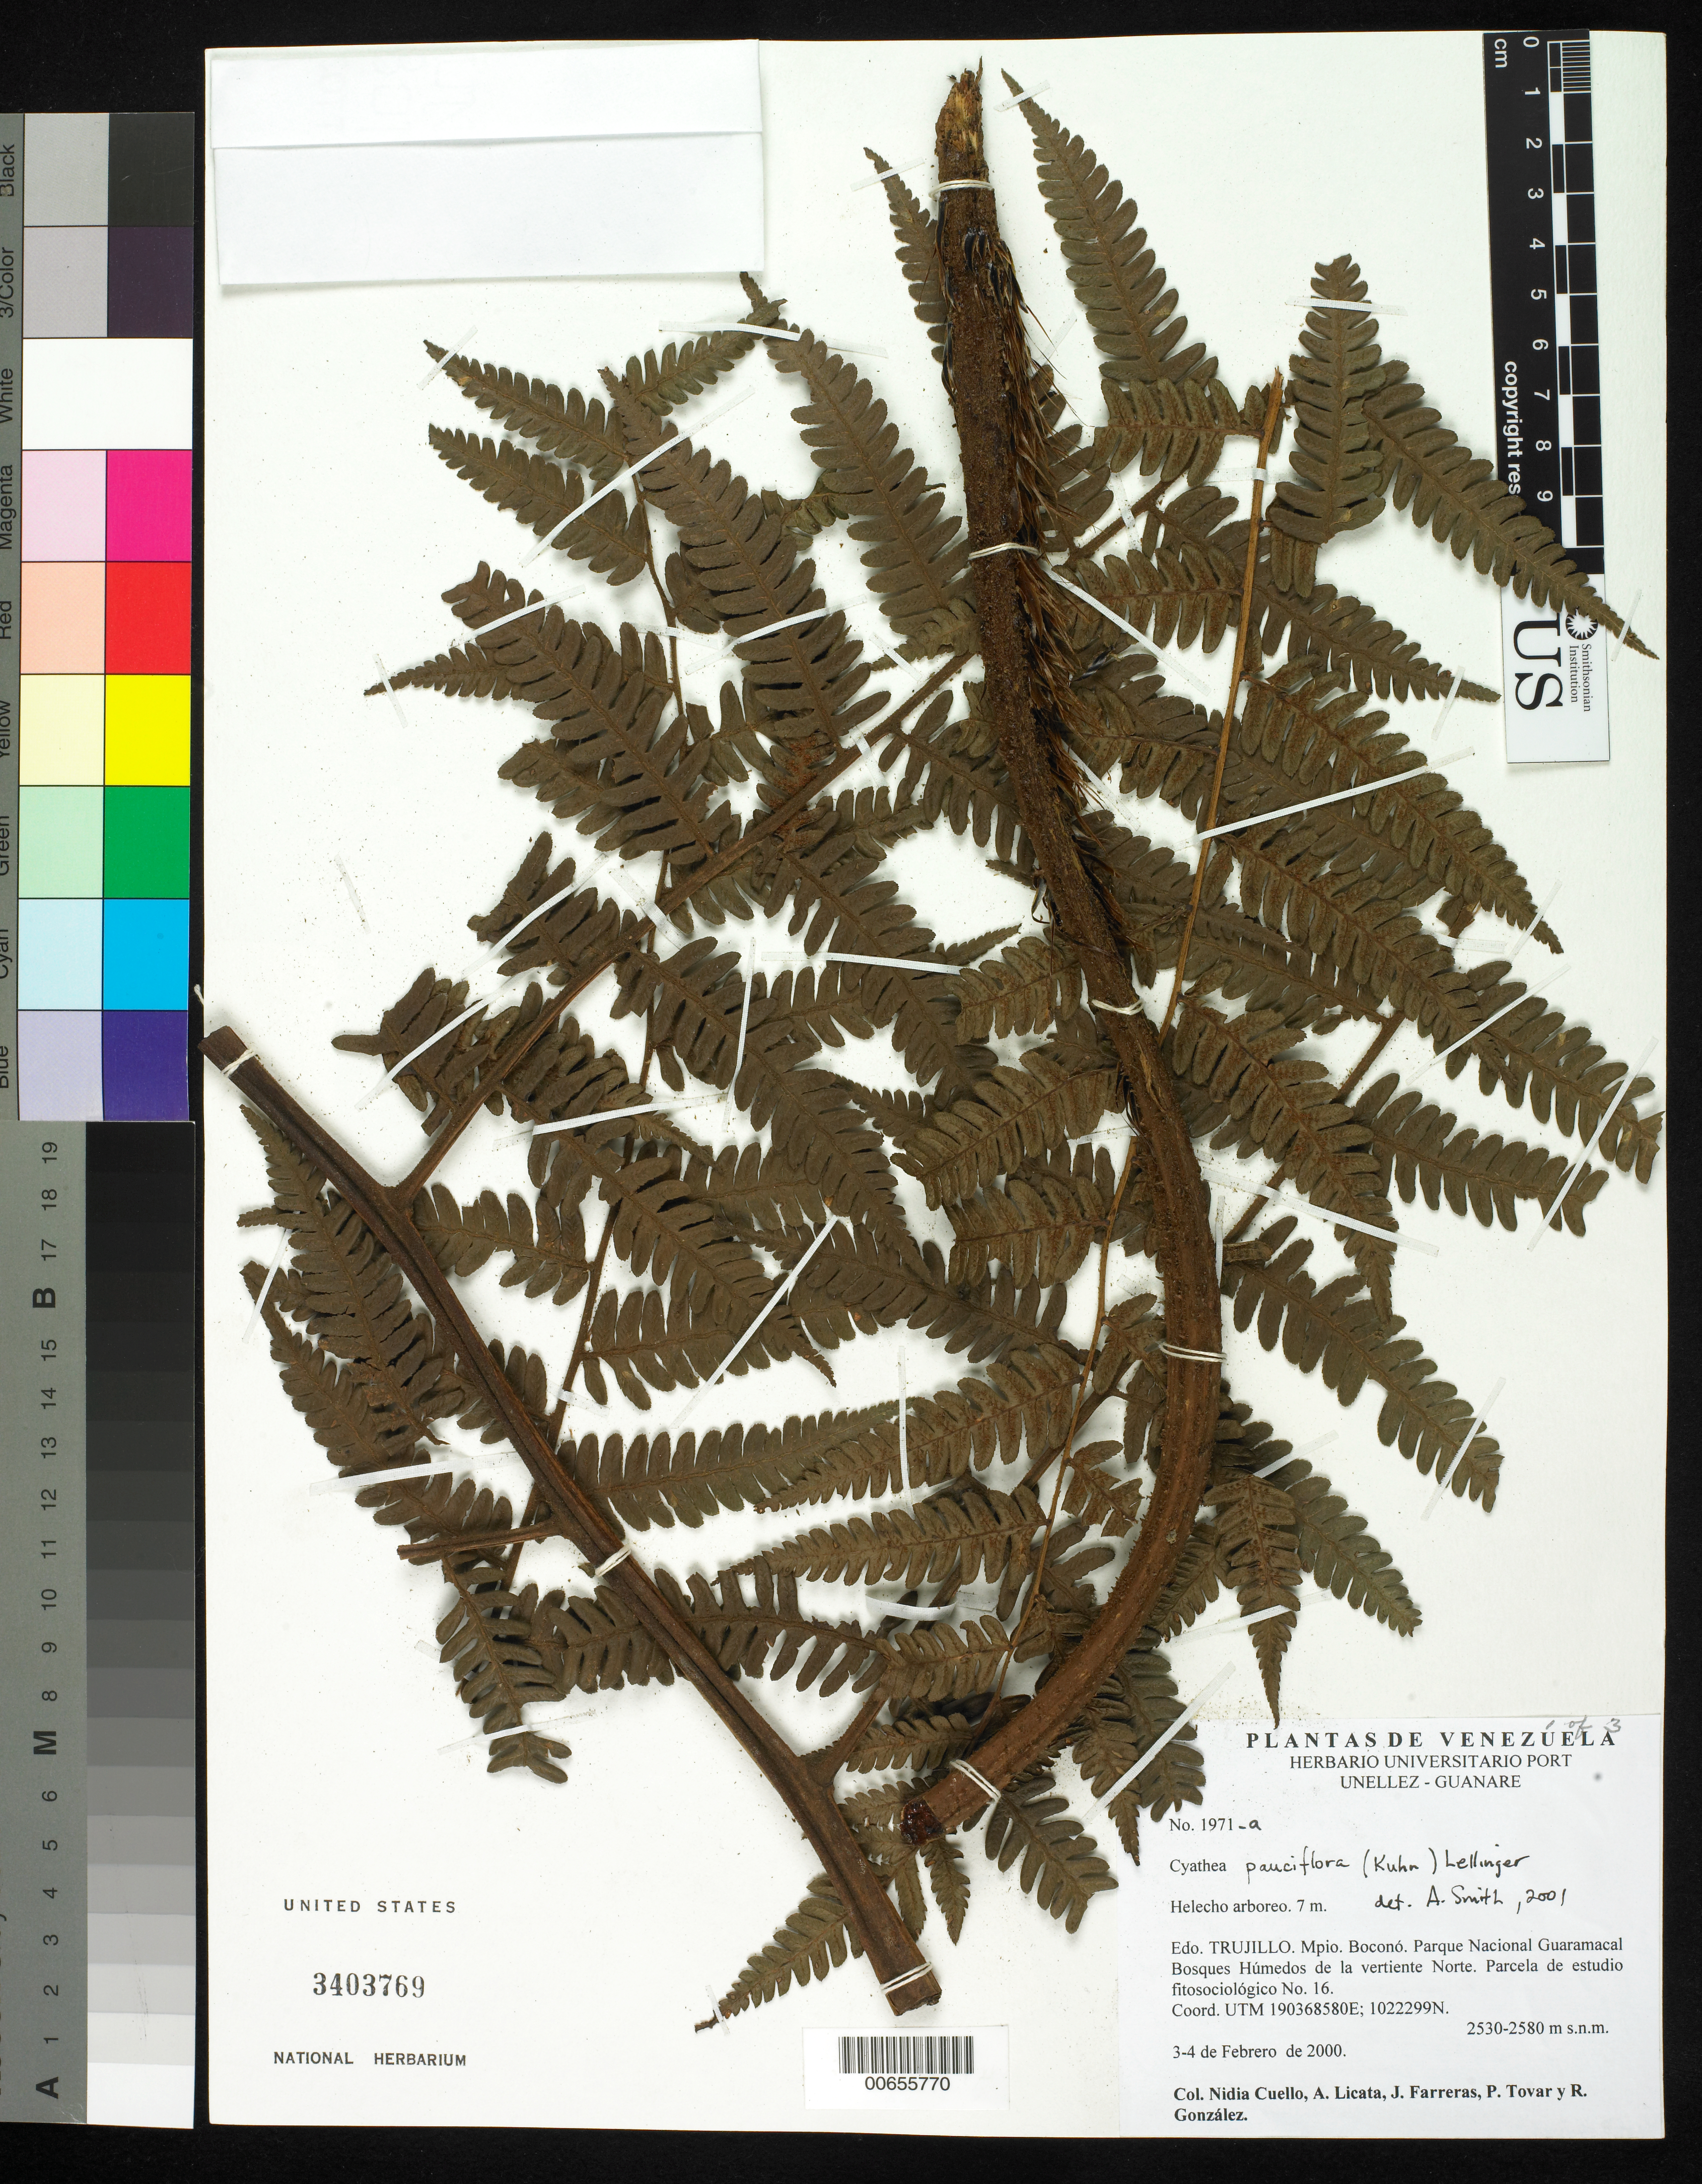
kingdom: Plantae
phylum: Tracheophyta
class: Polypodiopsida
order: Cyatheales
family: Cyatheaceae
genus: Cyathea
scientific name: Cyathea pauciflora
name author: (Kuhn) Lellinger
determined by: Smith, Alan R., (UC)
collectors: N. L. Cuello, A. Licata, J. Farreras, P. Tovar & R. González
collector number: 1971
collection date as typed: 03 Feb 2000 to 04 Feb 2000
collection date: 2000-02-03/2000-02-04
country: Venezuela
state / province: Trujillo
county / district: Boconó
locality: Parque Nacional Guaramacal, vertiente N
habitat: Bosques Húmedos.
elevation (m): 2530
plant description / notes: PORT, UC, US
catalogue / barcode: US 4303769